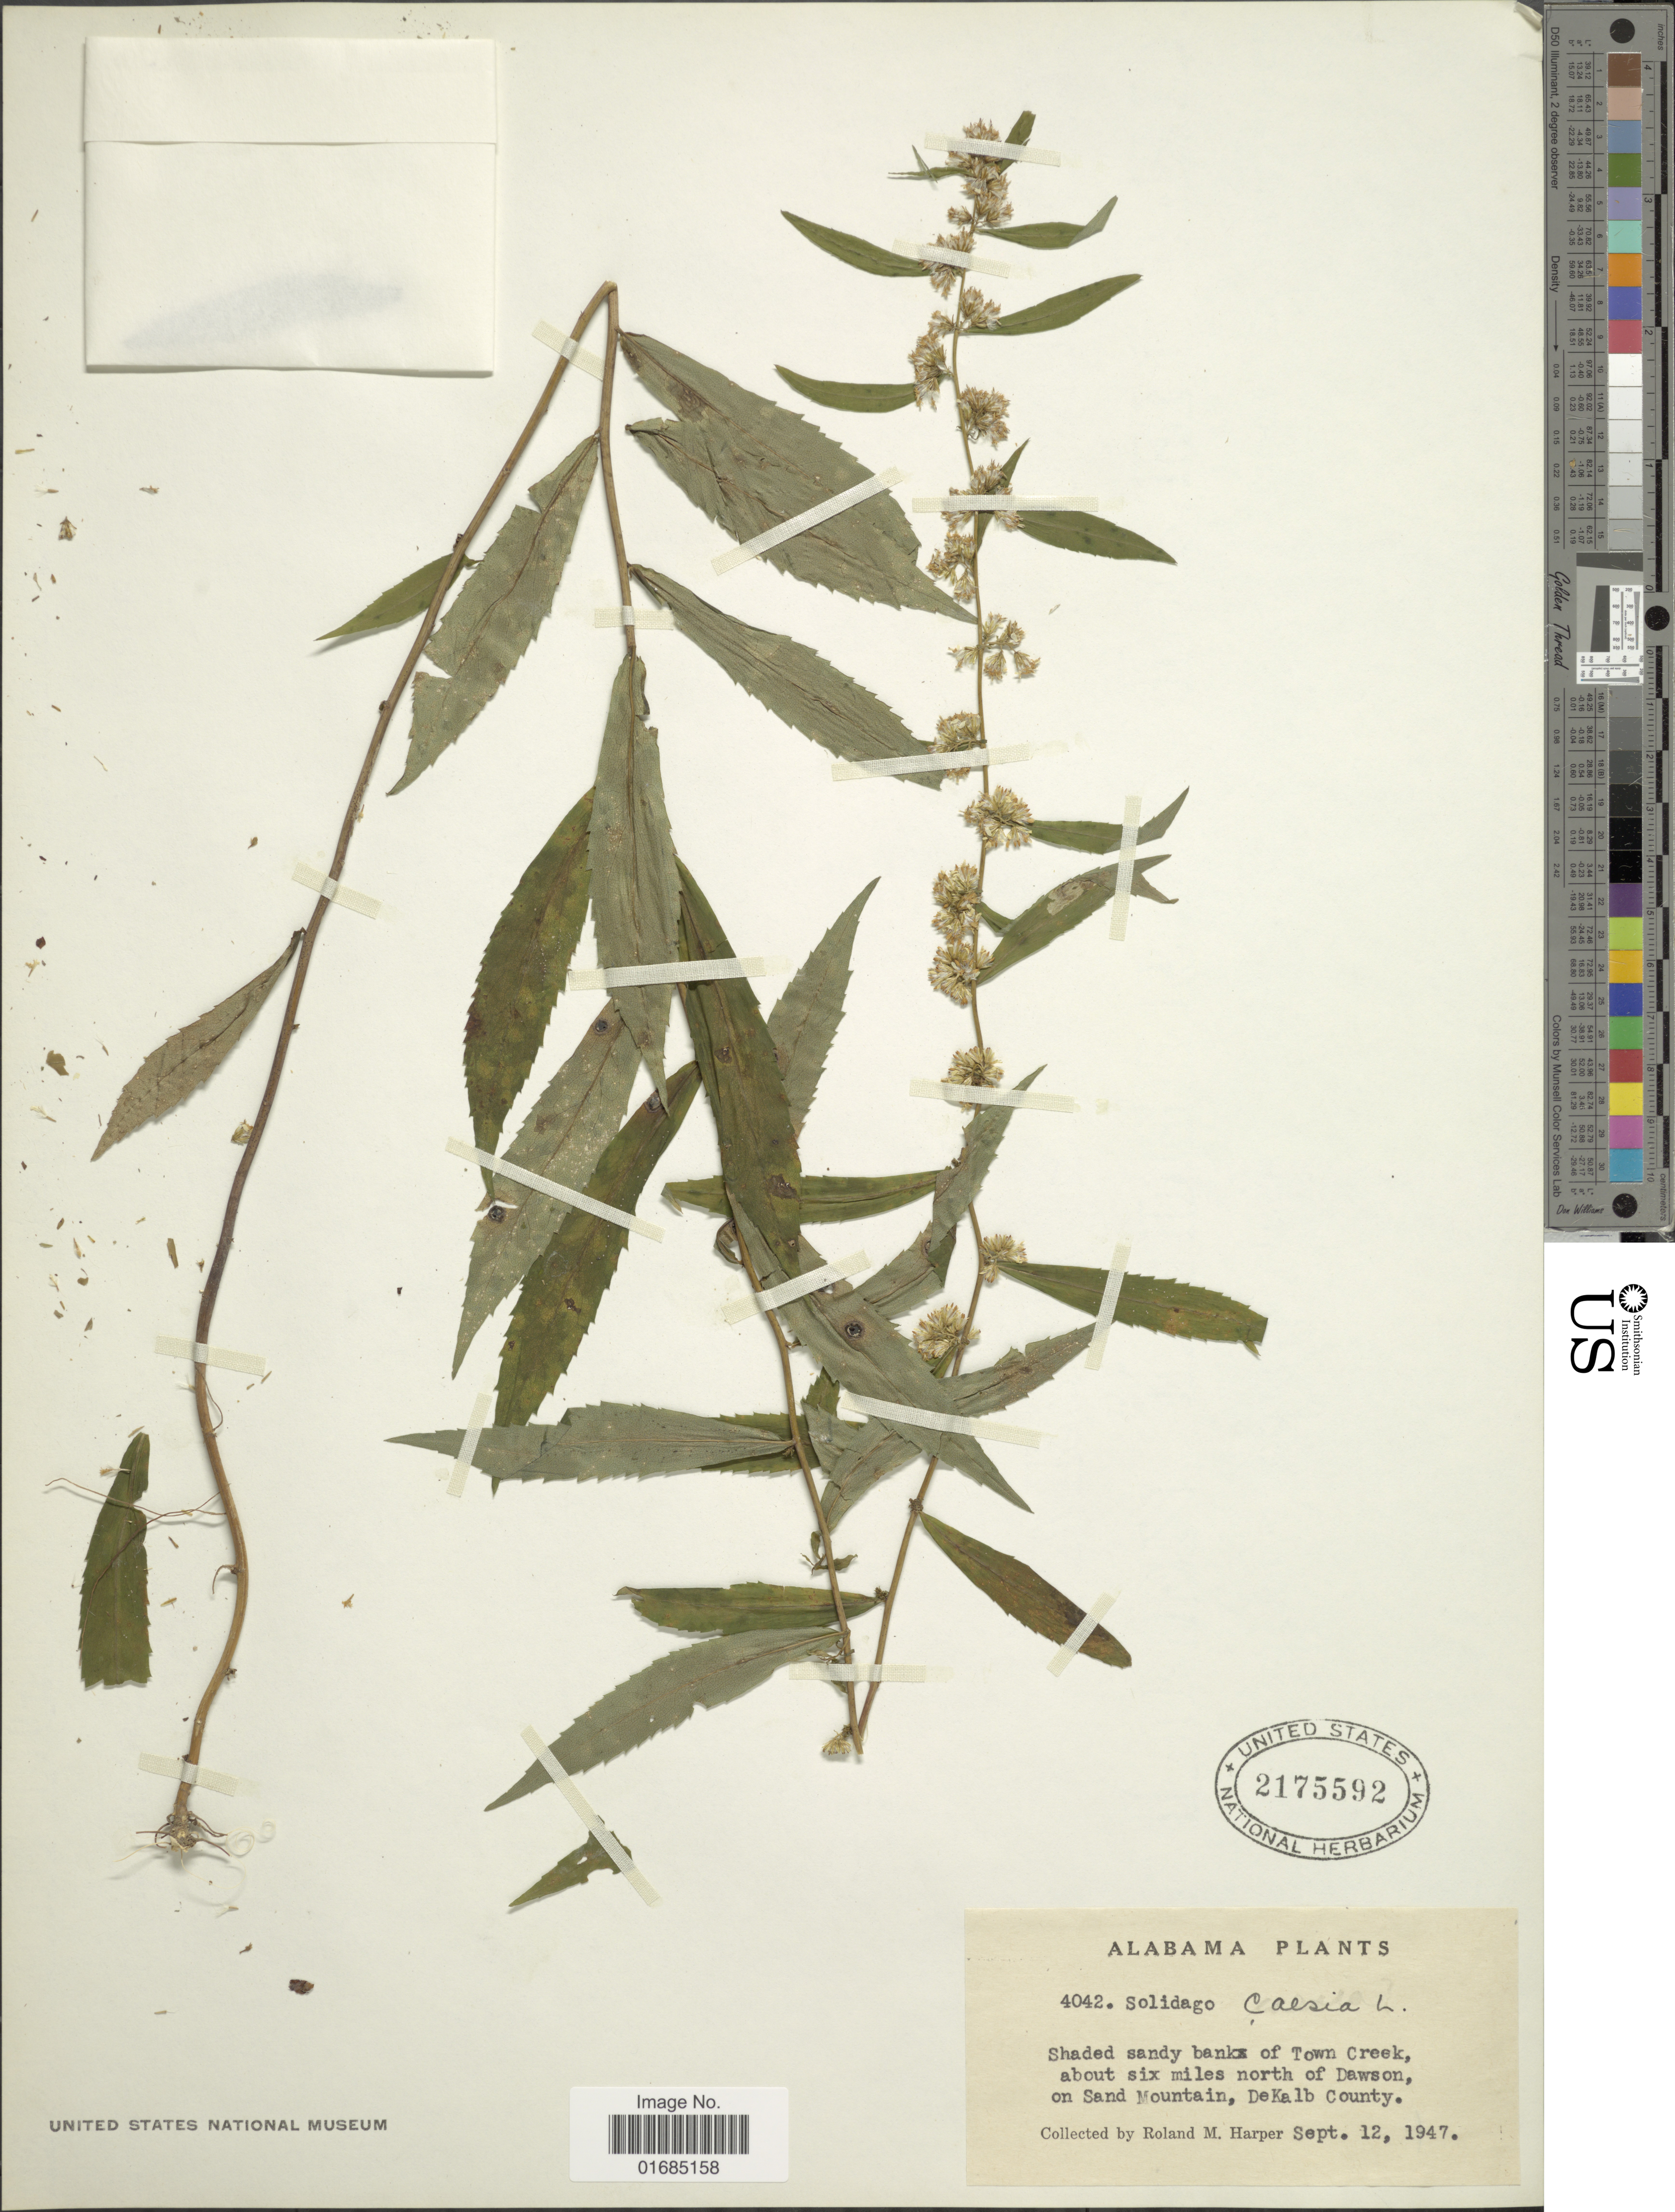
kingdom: Plantae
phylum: Tracheophyta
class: Magnoliopsida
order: Asterales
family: Asteraceae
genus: Solidago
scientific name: Solidago caesia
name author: L.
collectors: R. M. Harper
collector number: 4042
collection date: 1947-09-12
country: United States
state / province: Alabama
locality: Town Creek about six miles north of Dawson on Sand Mountain, DeKalb County.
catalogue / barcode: US 2175592